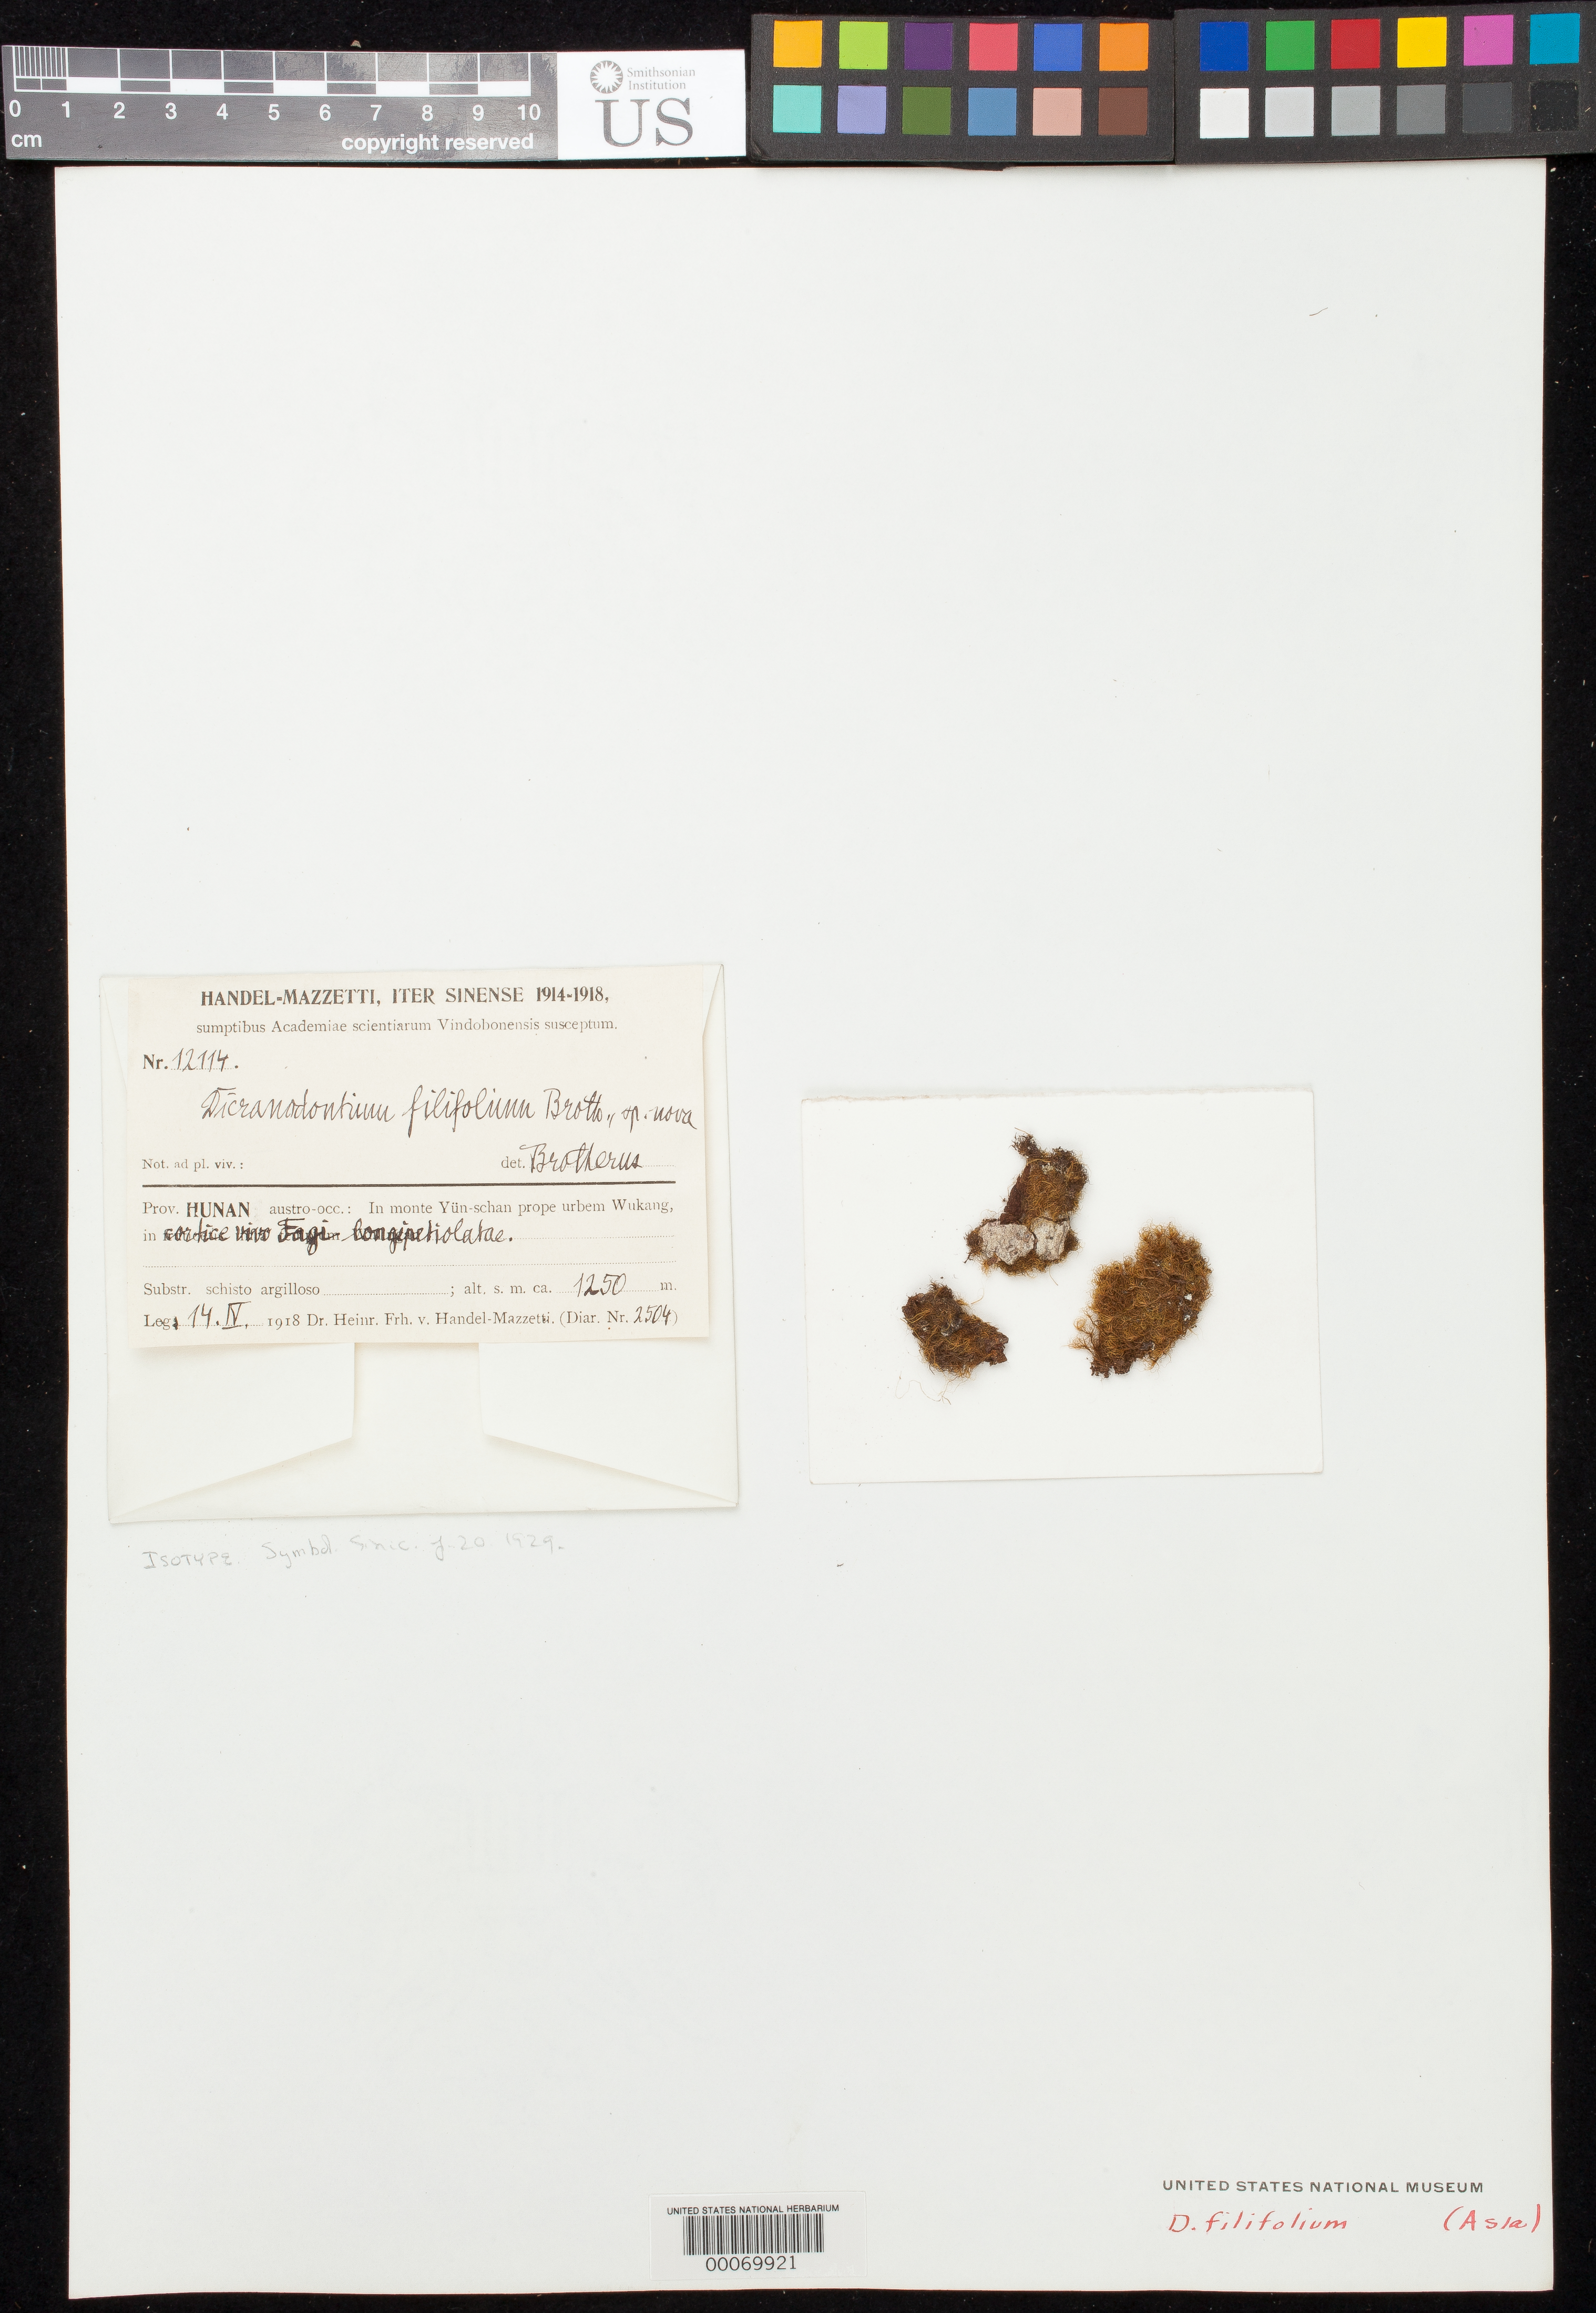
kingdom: Plantae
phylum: Bryophyta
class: Bryopsida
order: Dicranales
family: Leucobryaceae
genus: Dicranodontium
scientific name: Dicranodontium filifolium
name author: Broth. in Hand.-Mazz.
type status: Isotype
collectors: H. Handel-Mazzetti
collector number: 12114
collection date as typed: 14 Apr 1918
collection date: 1918-04-14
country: China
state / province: Hunan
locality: Monte Yun-Schan prope urbem Wu Kang. [Yun-schan Mountain near city of Wu Kang.]